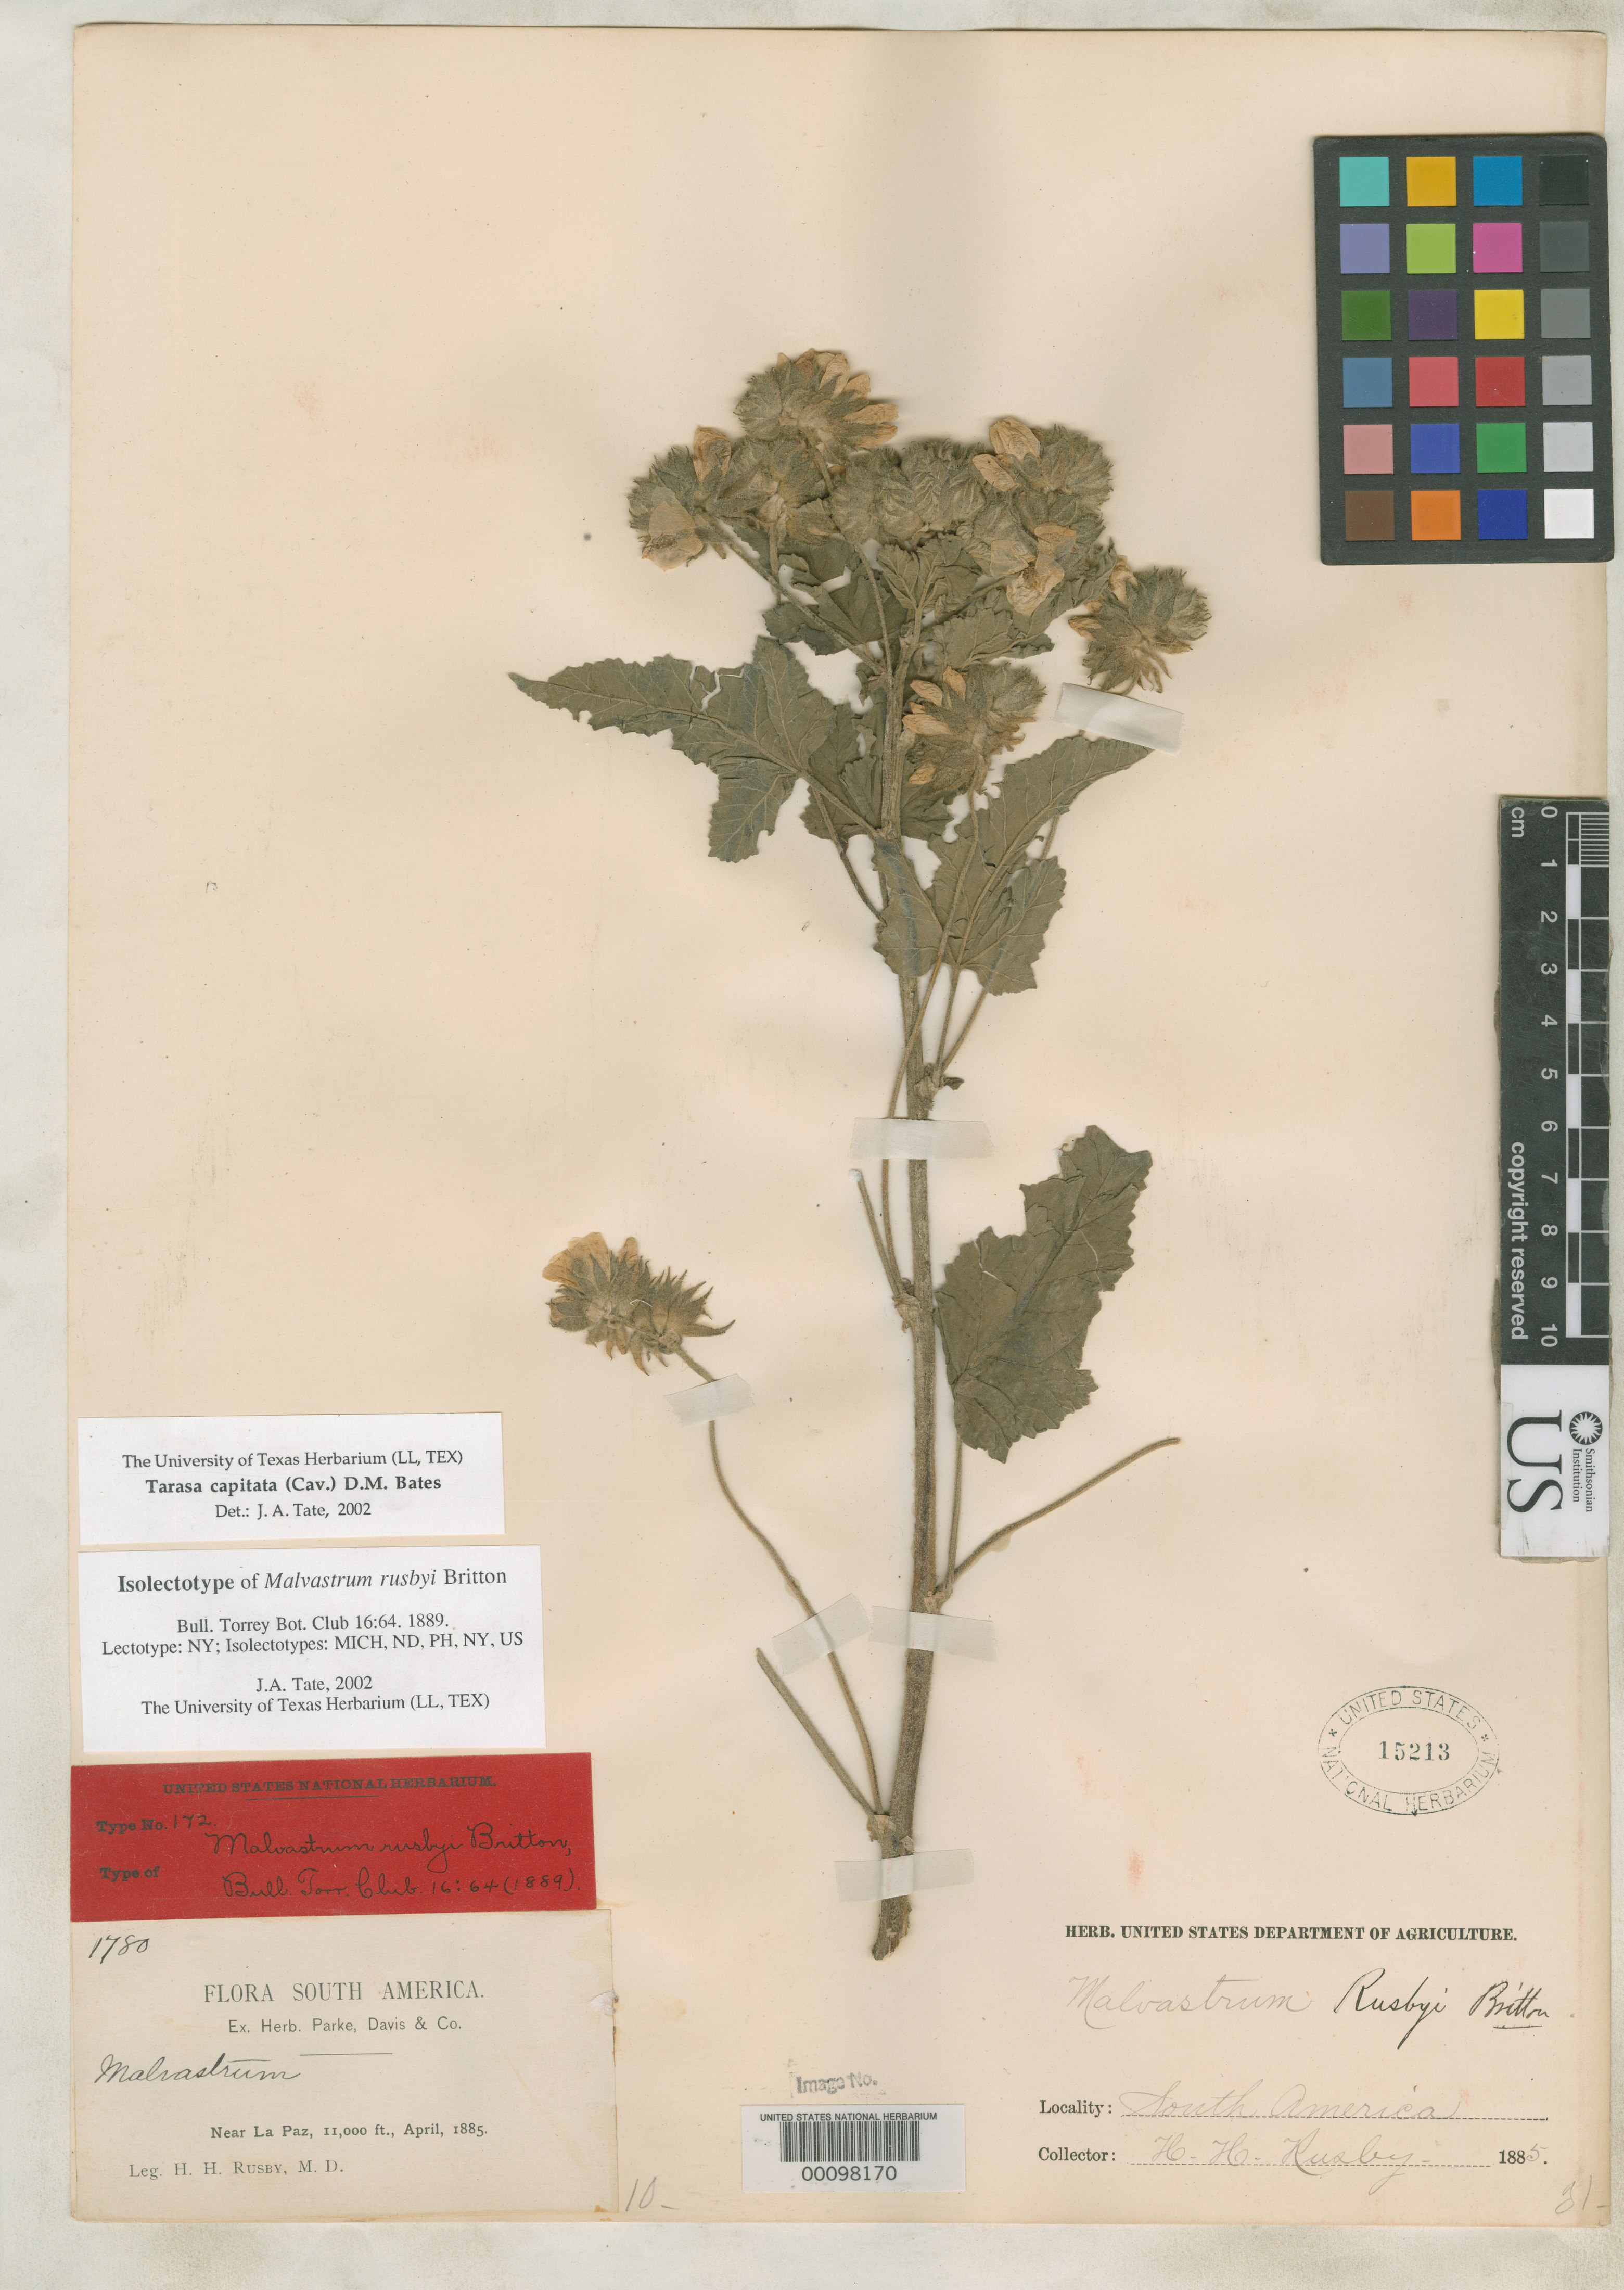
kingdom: Plantae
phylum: Tracheophyta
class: Magnoliopsida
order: Malvales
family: Malvaceae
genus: Malvastrum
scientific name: Malvastrum rusbyi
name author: Britton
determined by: Tate, J. A.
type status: Isolectotype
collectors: H. H. Rusby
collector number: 1780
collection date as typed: Apr 1885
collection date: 1885-04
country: Bolivia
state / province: La Paz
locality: Near La Paz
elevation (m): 3353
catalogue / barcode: US 15213